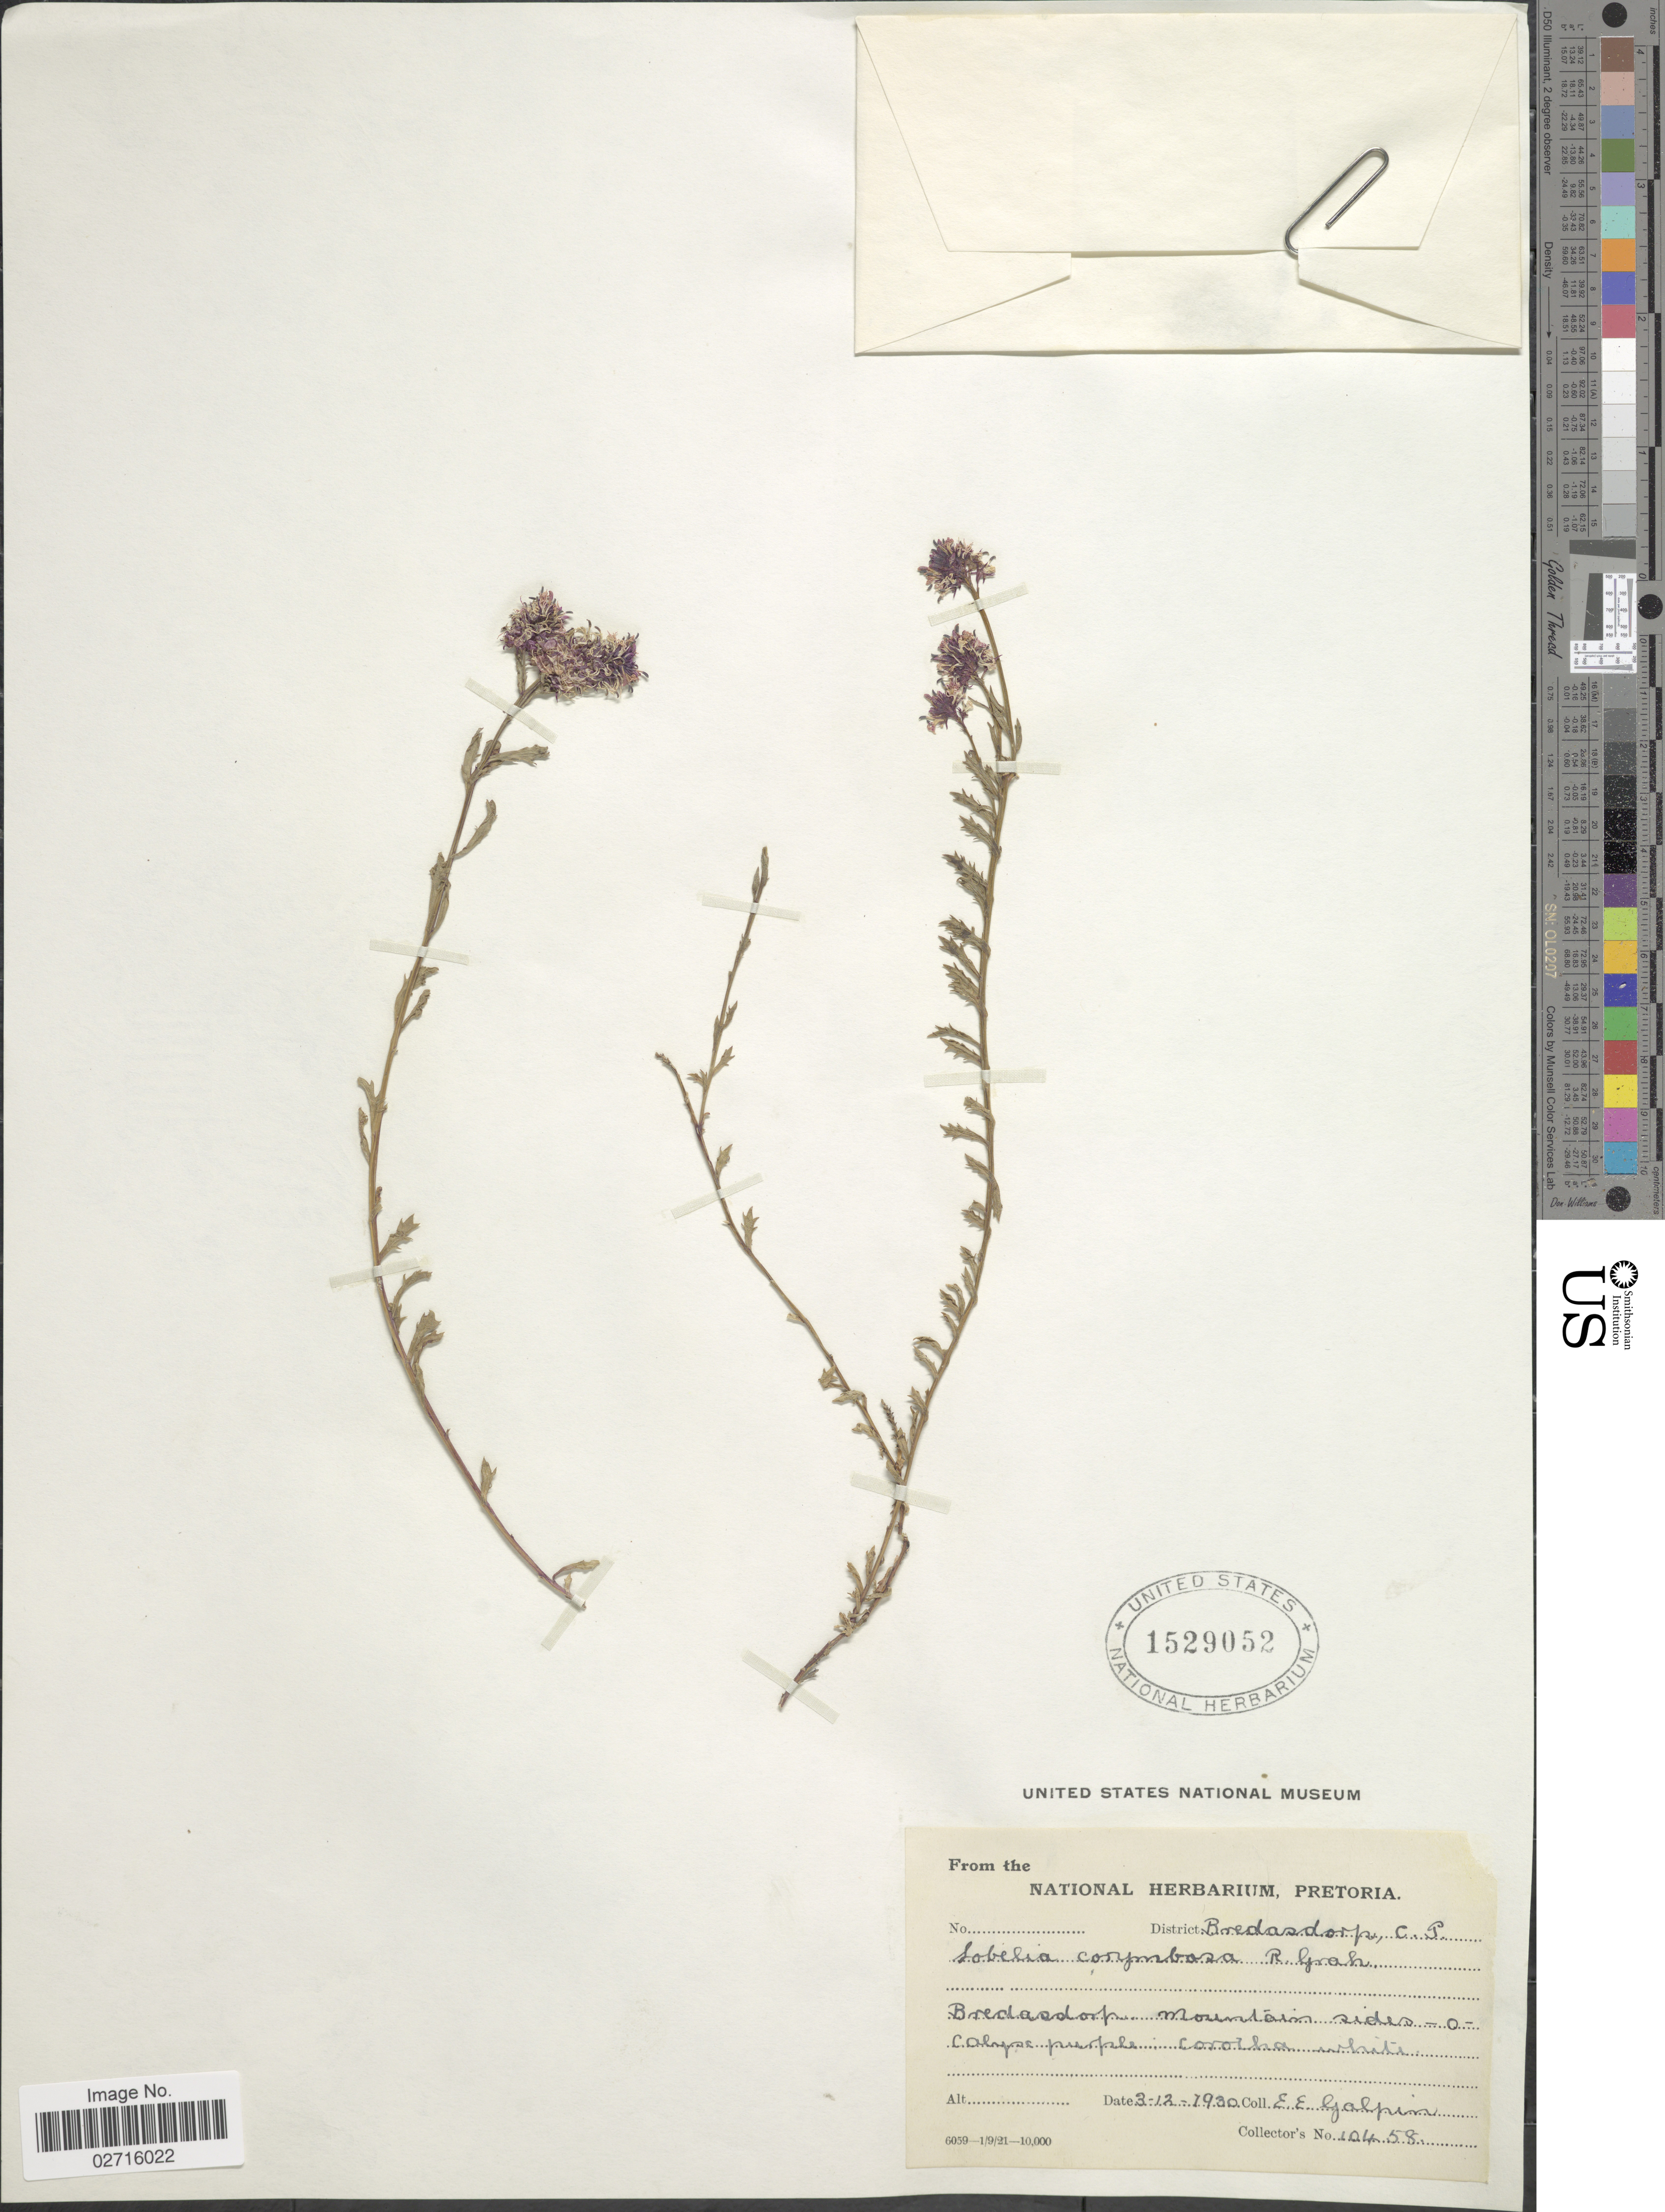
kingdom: Plantae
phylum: Tracheophyta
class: Magnoliopsida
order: Asterales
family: Campanulaceae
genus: Lobelia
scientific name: Lobelia corymbosa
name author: P.J. Bergius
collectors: E. Galpin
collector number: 10458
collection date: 1930-12-03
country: South Africa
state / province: Western Cape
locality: District Bredasdorp, Bredasdorp mountain sides, C.P.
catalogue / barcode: US 1529052